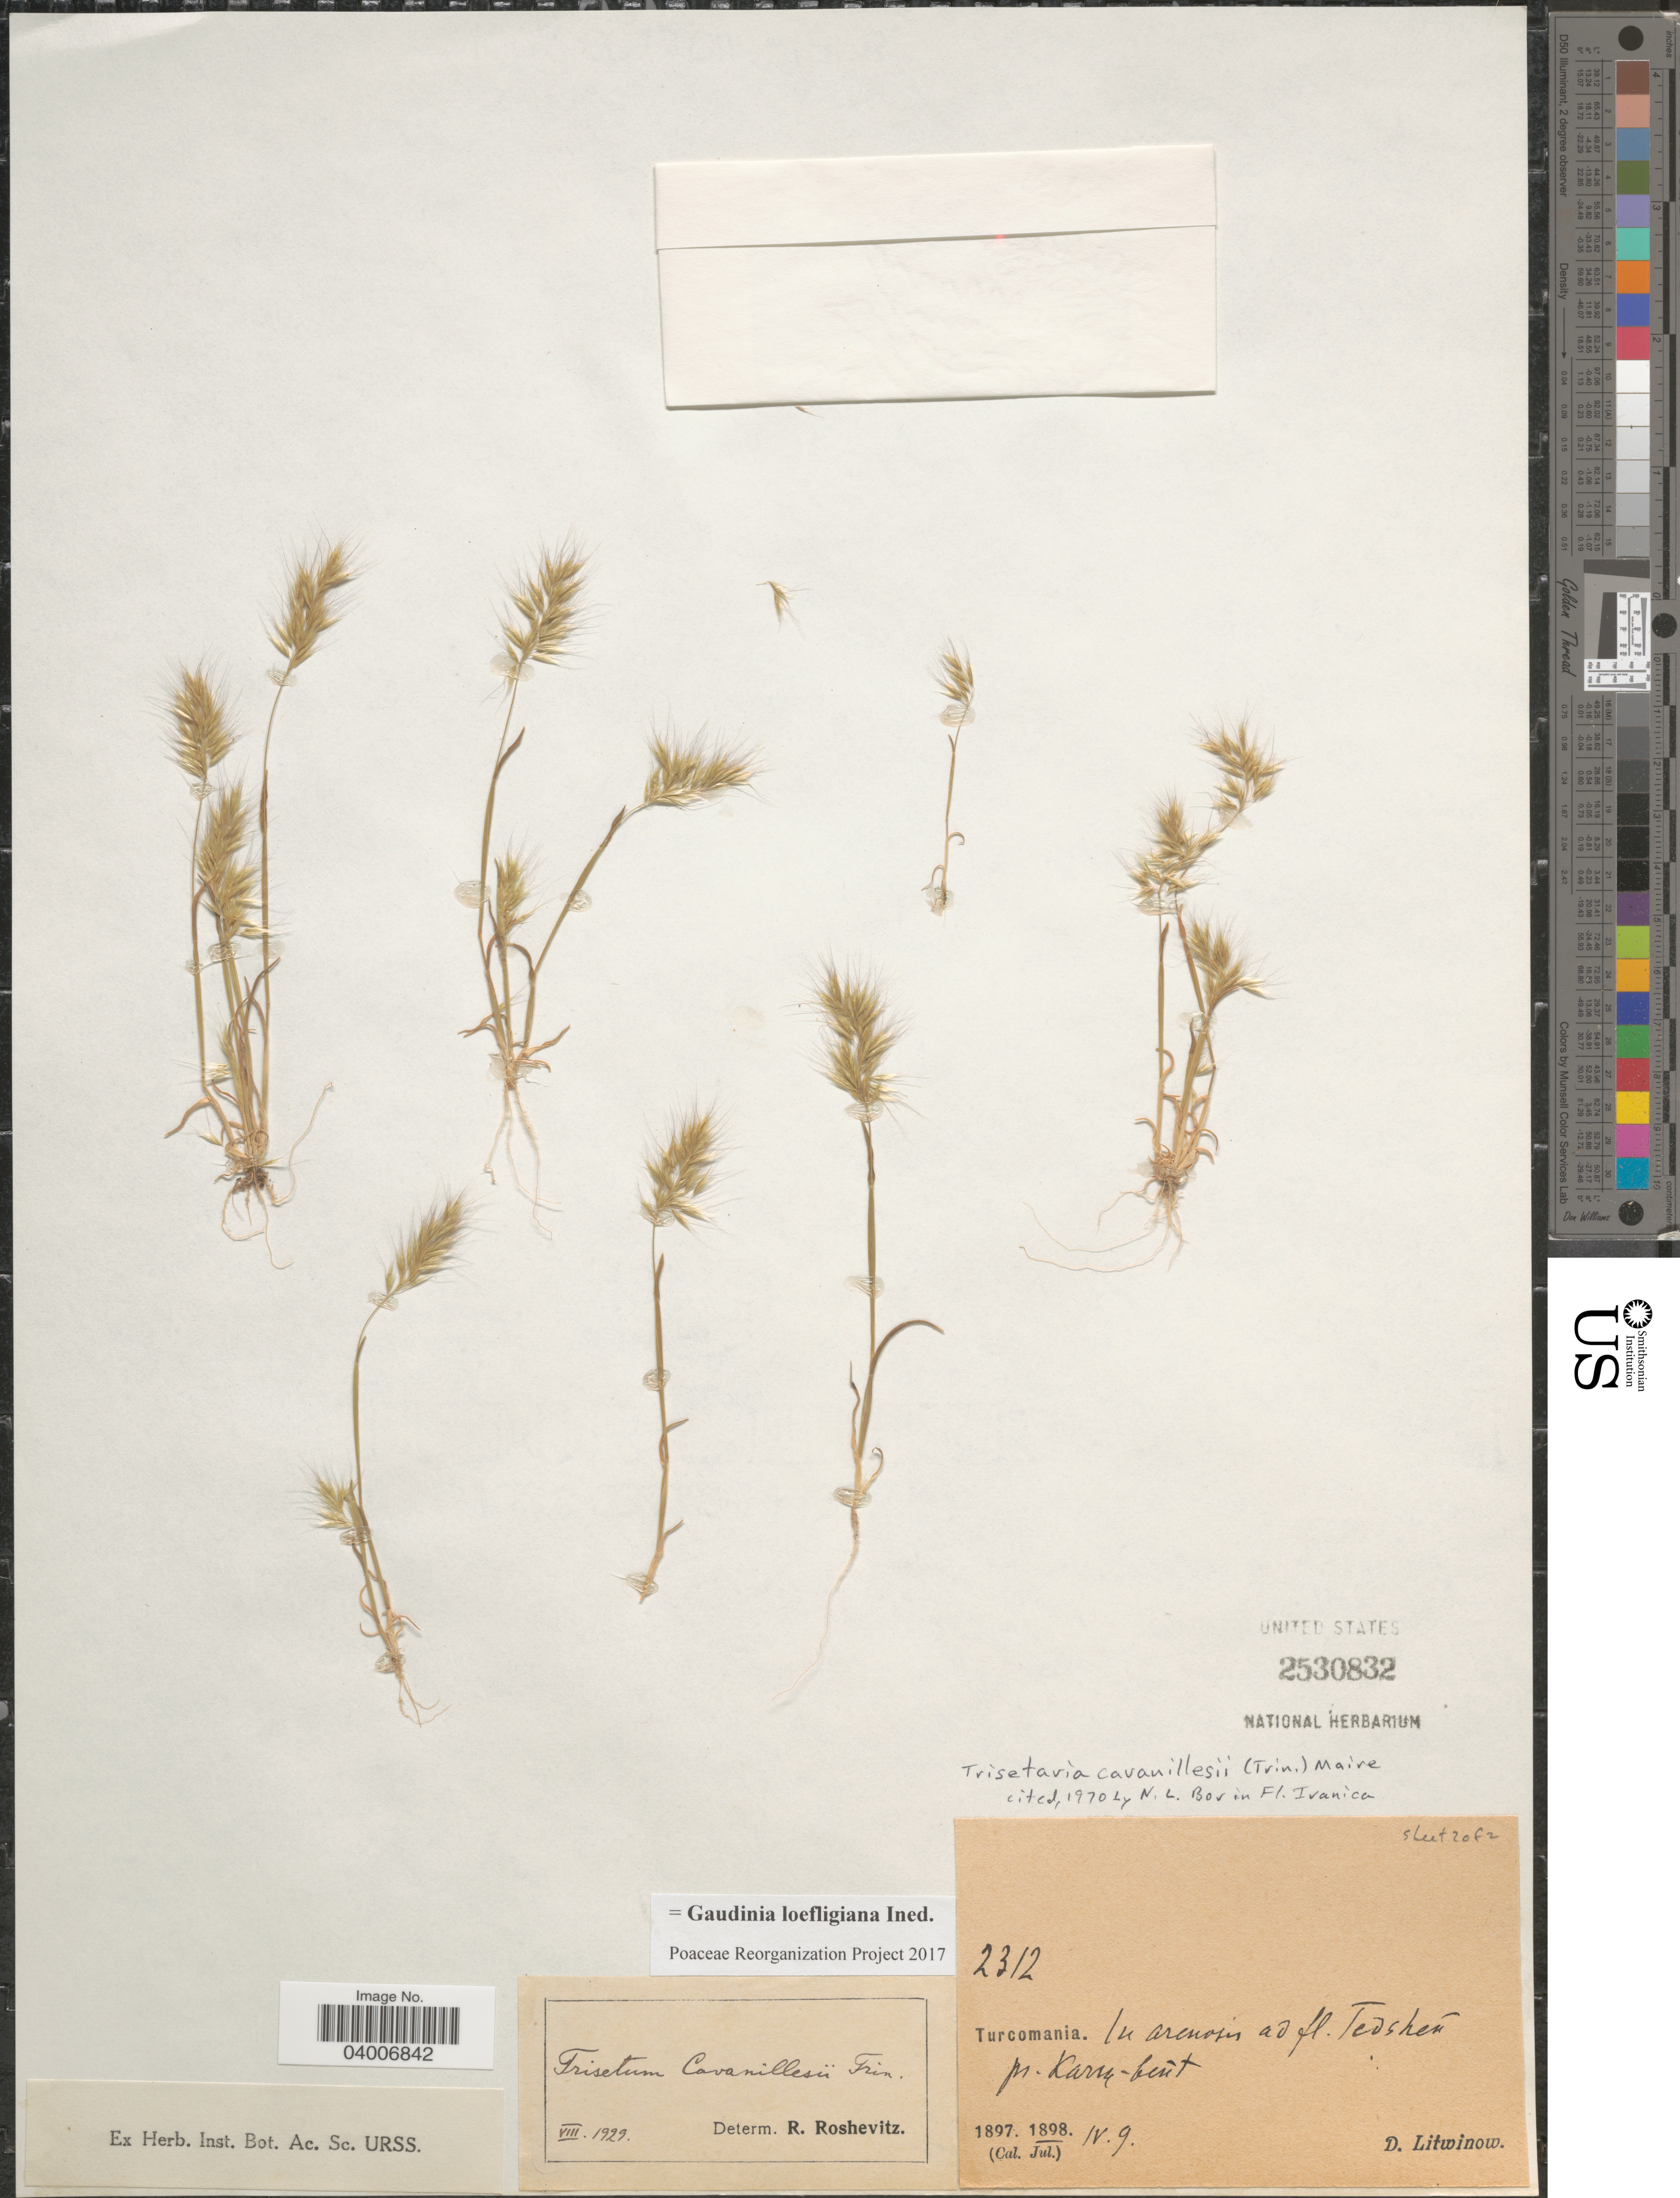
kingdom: Plantae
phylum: Tracheophyta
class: Liliopsida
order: Poales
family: Poaceae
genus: Gaudinia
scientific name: Gaudinia loefligiana ined.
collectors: D. Litwinow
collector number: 2312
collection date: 1898-04-09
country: Turkmenistan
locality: Turcomania. In arenosis ad fl. Tedshen pr. Karry-bent.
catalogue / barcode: US 2530832